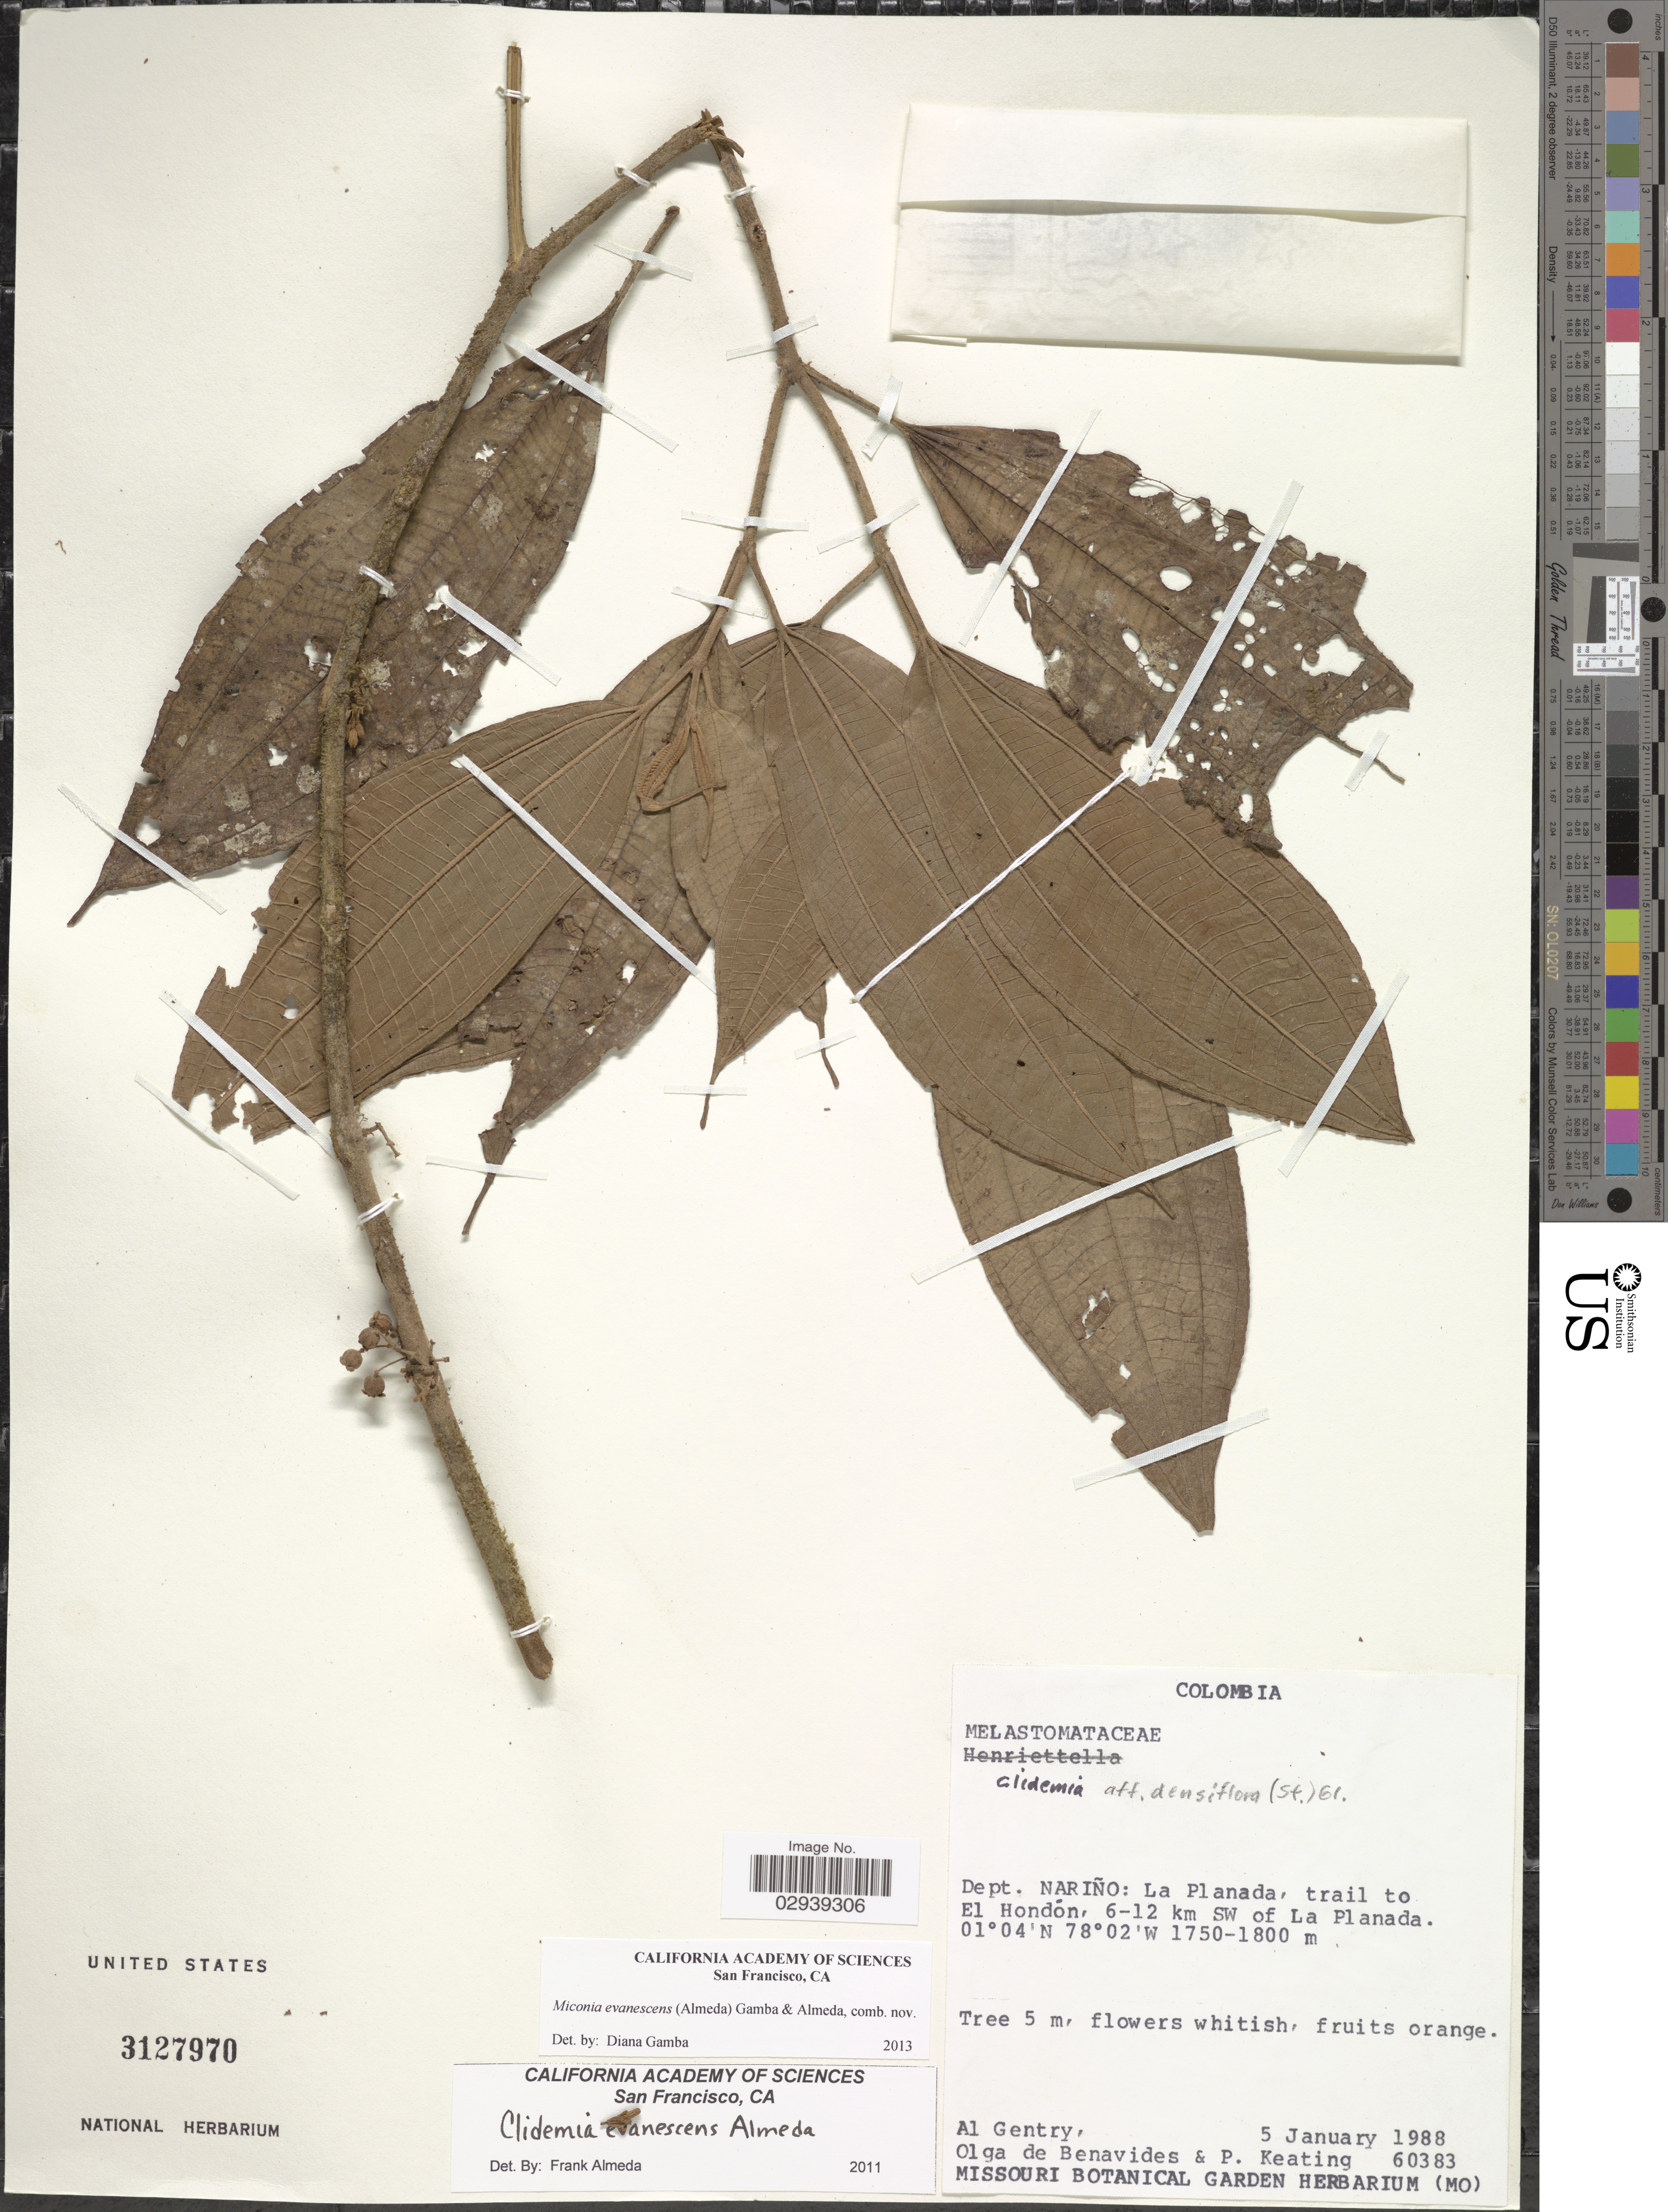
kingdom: Plantae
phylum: Tracheophyta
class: Magnoliopsida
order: Myrtales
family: Melastomataceae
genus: Miconia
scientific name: Miconia evanescens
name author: (Almeda) Gamba & Almeda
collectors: A. H. Gentry, Olga S. de Benavides & P. Keating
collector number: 60383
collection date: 1988-01-05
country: Colombia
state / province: Nariño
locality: Dept. Nariño: La Planada, trail to El Hondón, 6-12 km SW of La Planada.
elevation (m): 1750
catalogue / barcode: US 3127970